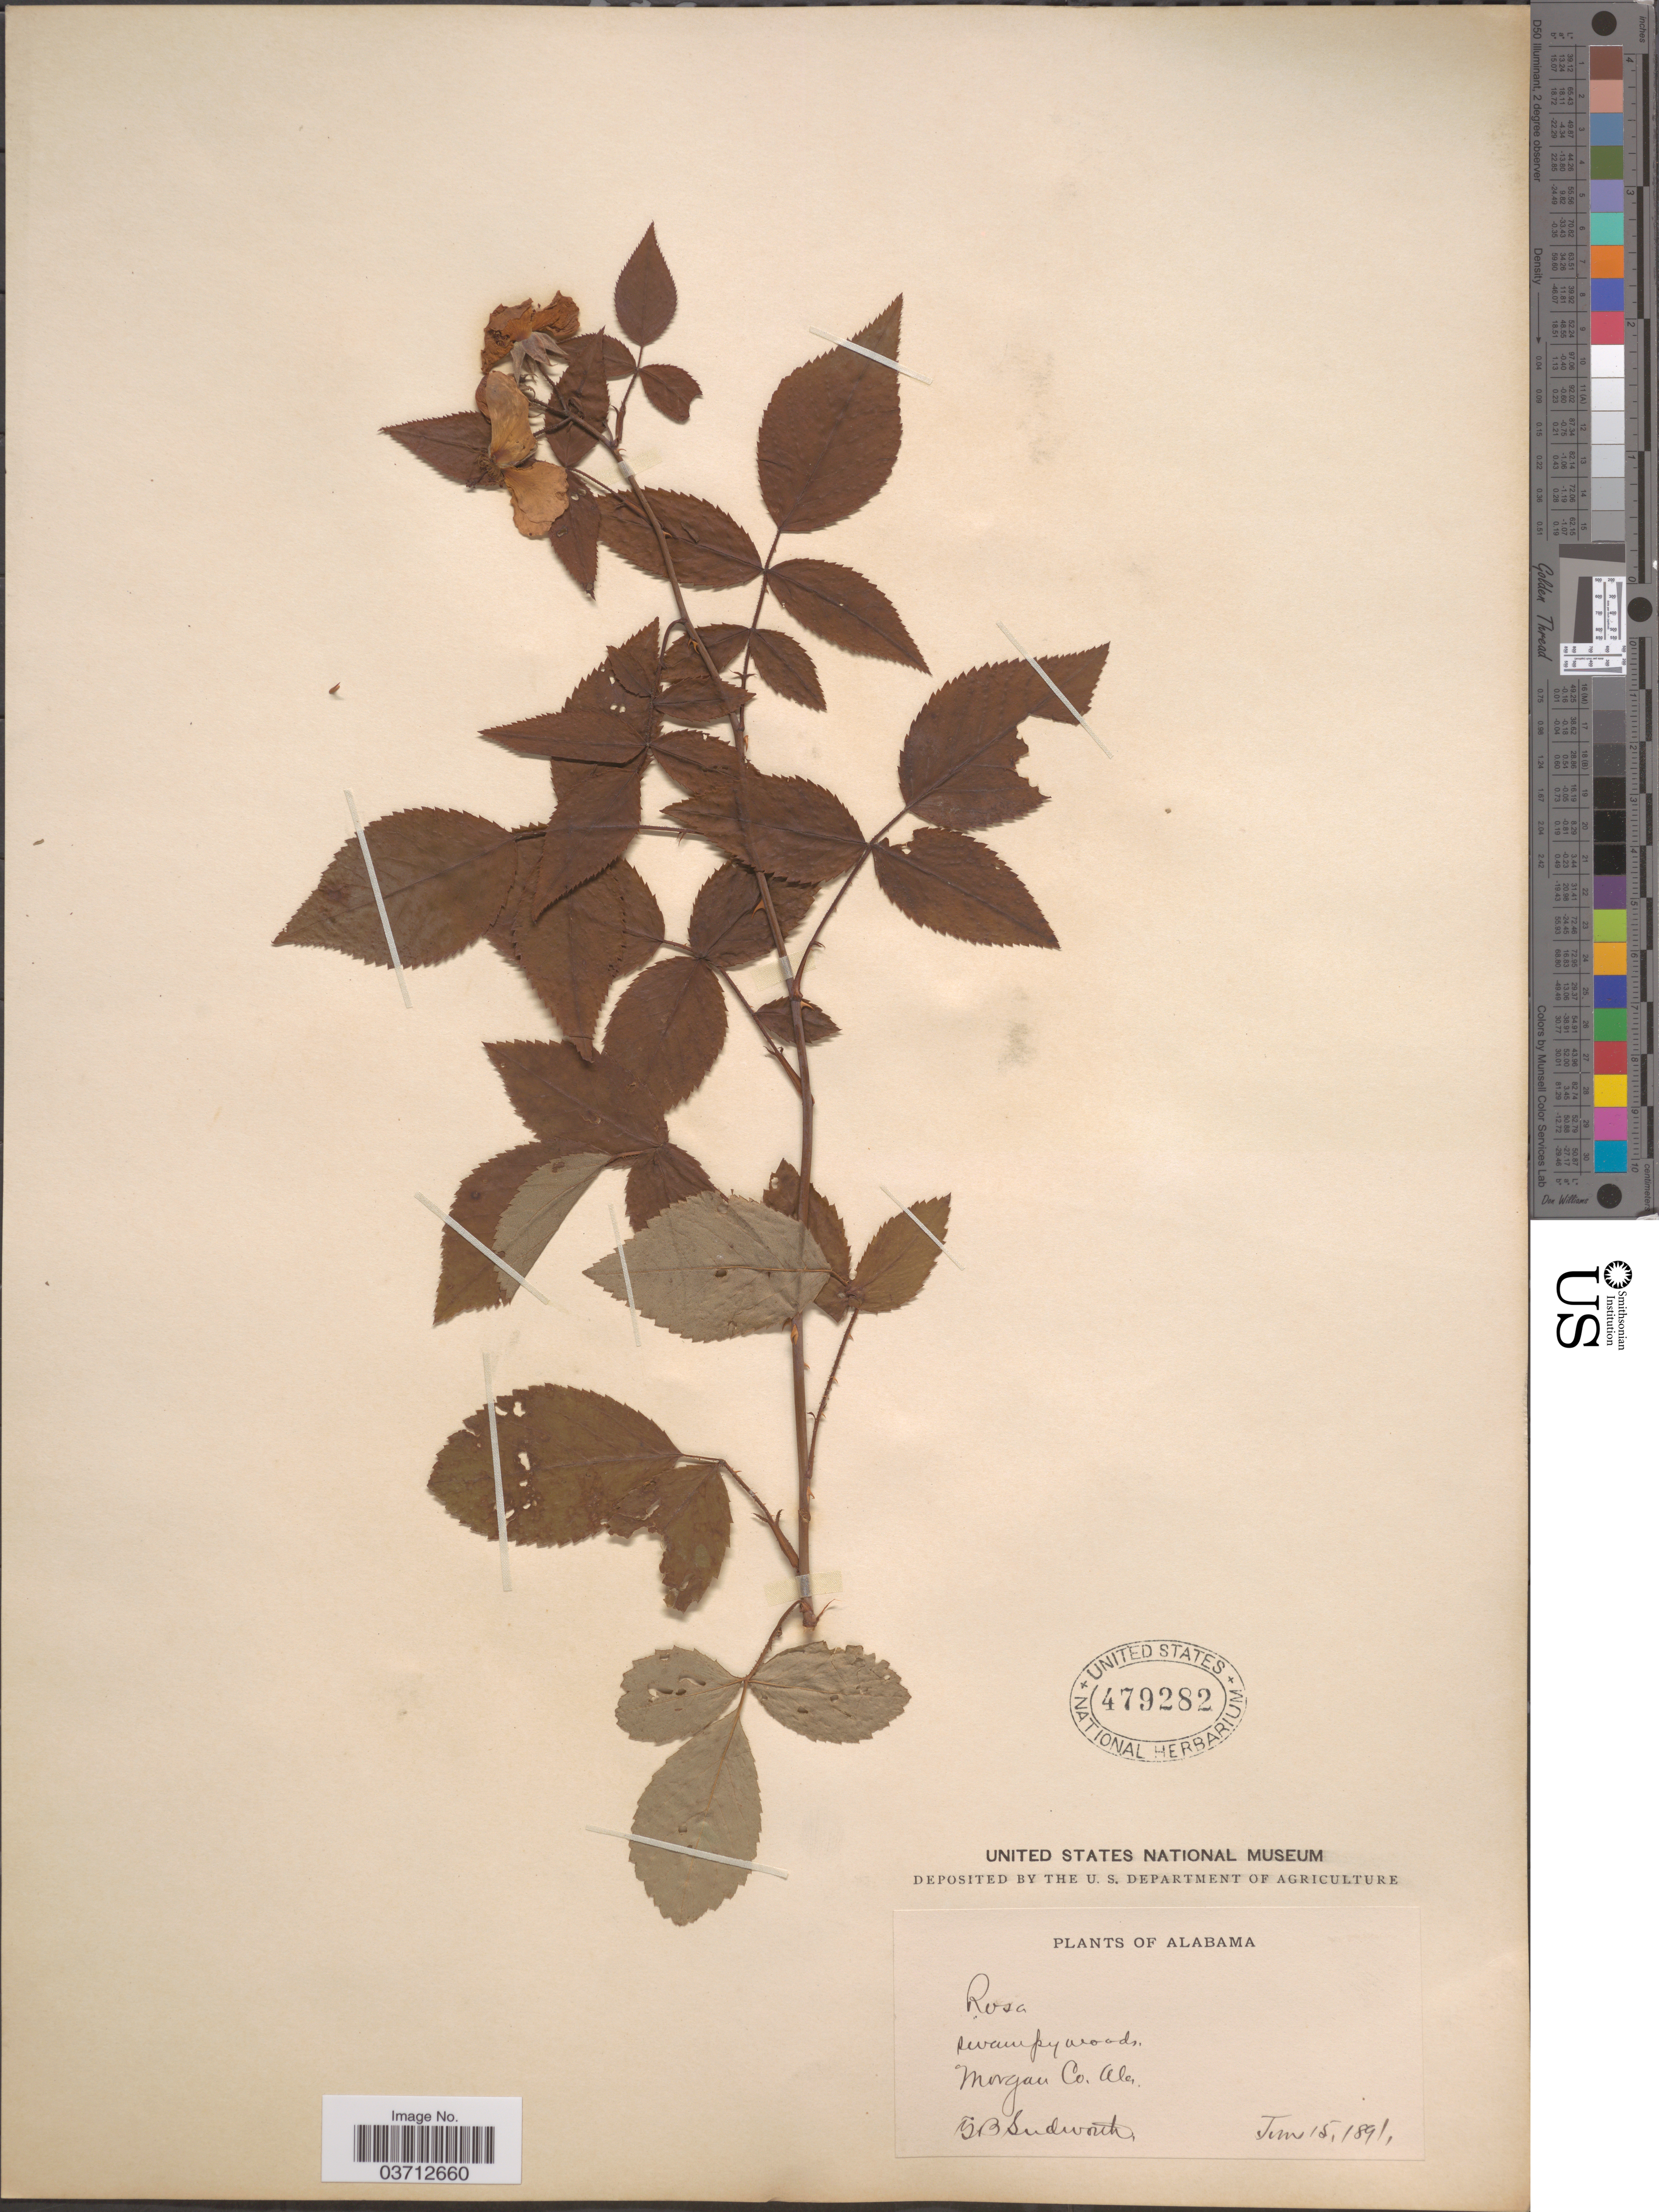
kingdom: Plantae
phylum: Tracheophyta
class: Magnoliopsida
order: Rosales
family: Rosaceae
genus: Rosa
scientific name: Rosa sp.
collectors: G. B. Sudworth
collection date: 1891-06-15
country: United States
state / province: Alabama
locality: Morgan Co.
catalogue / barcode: US 479282